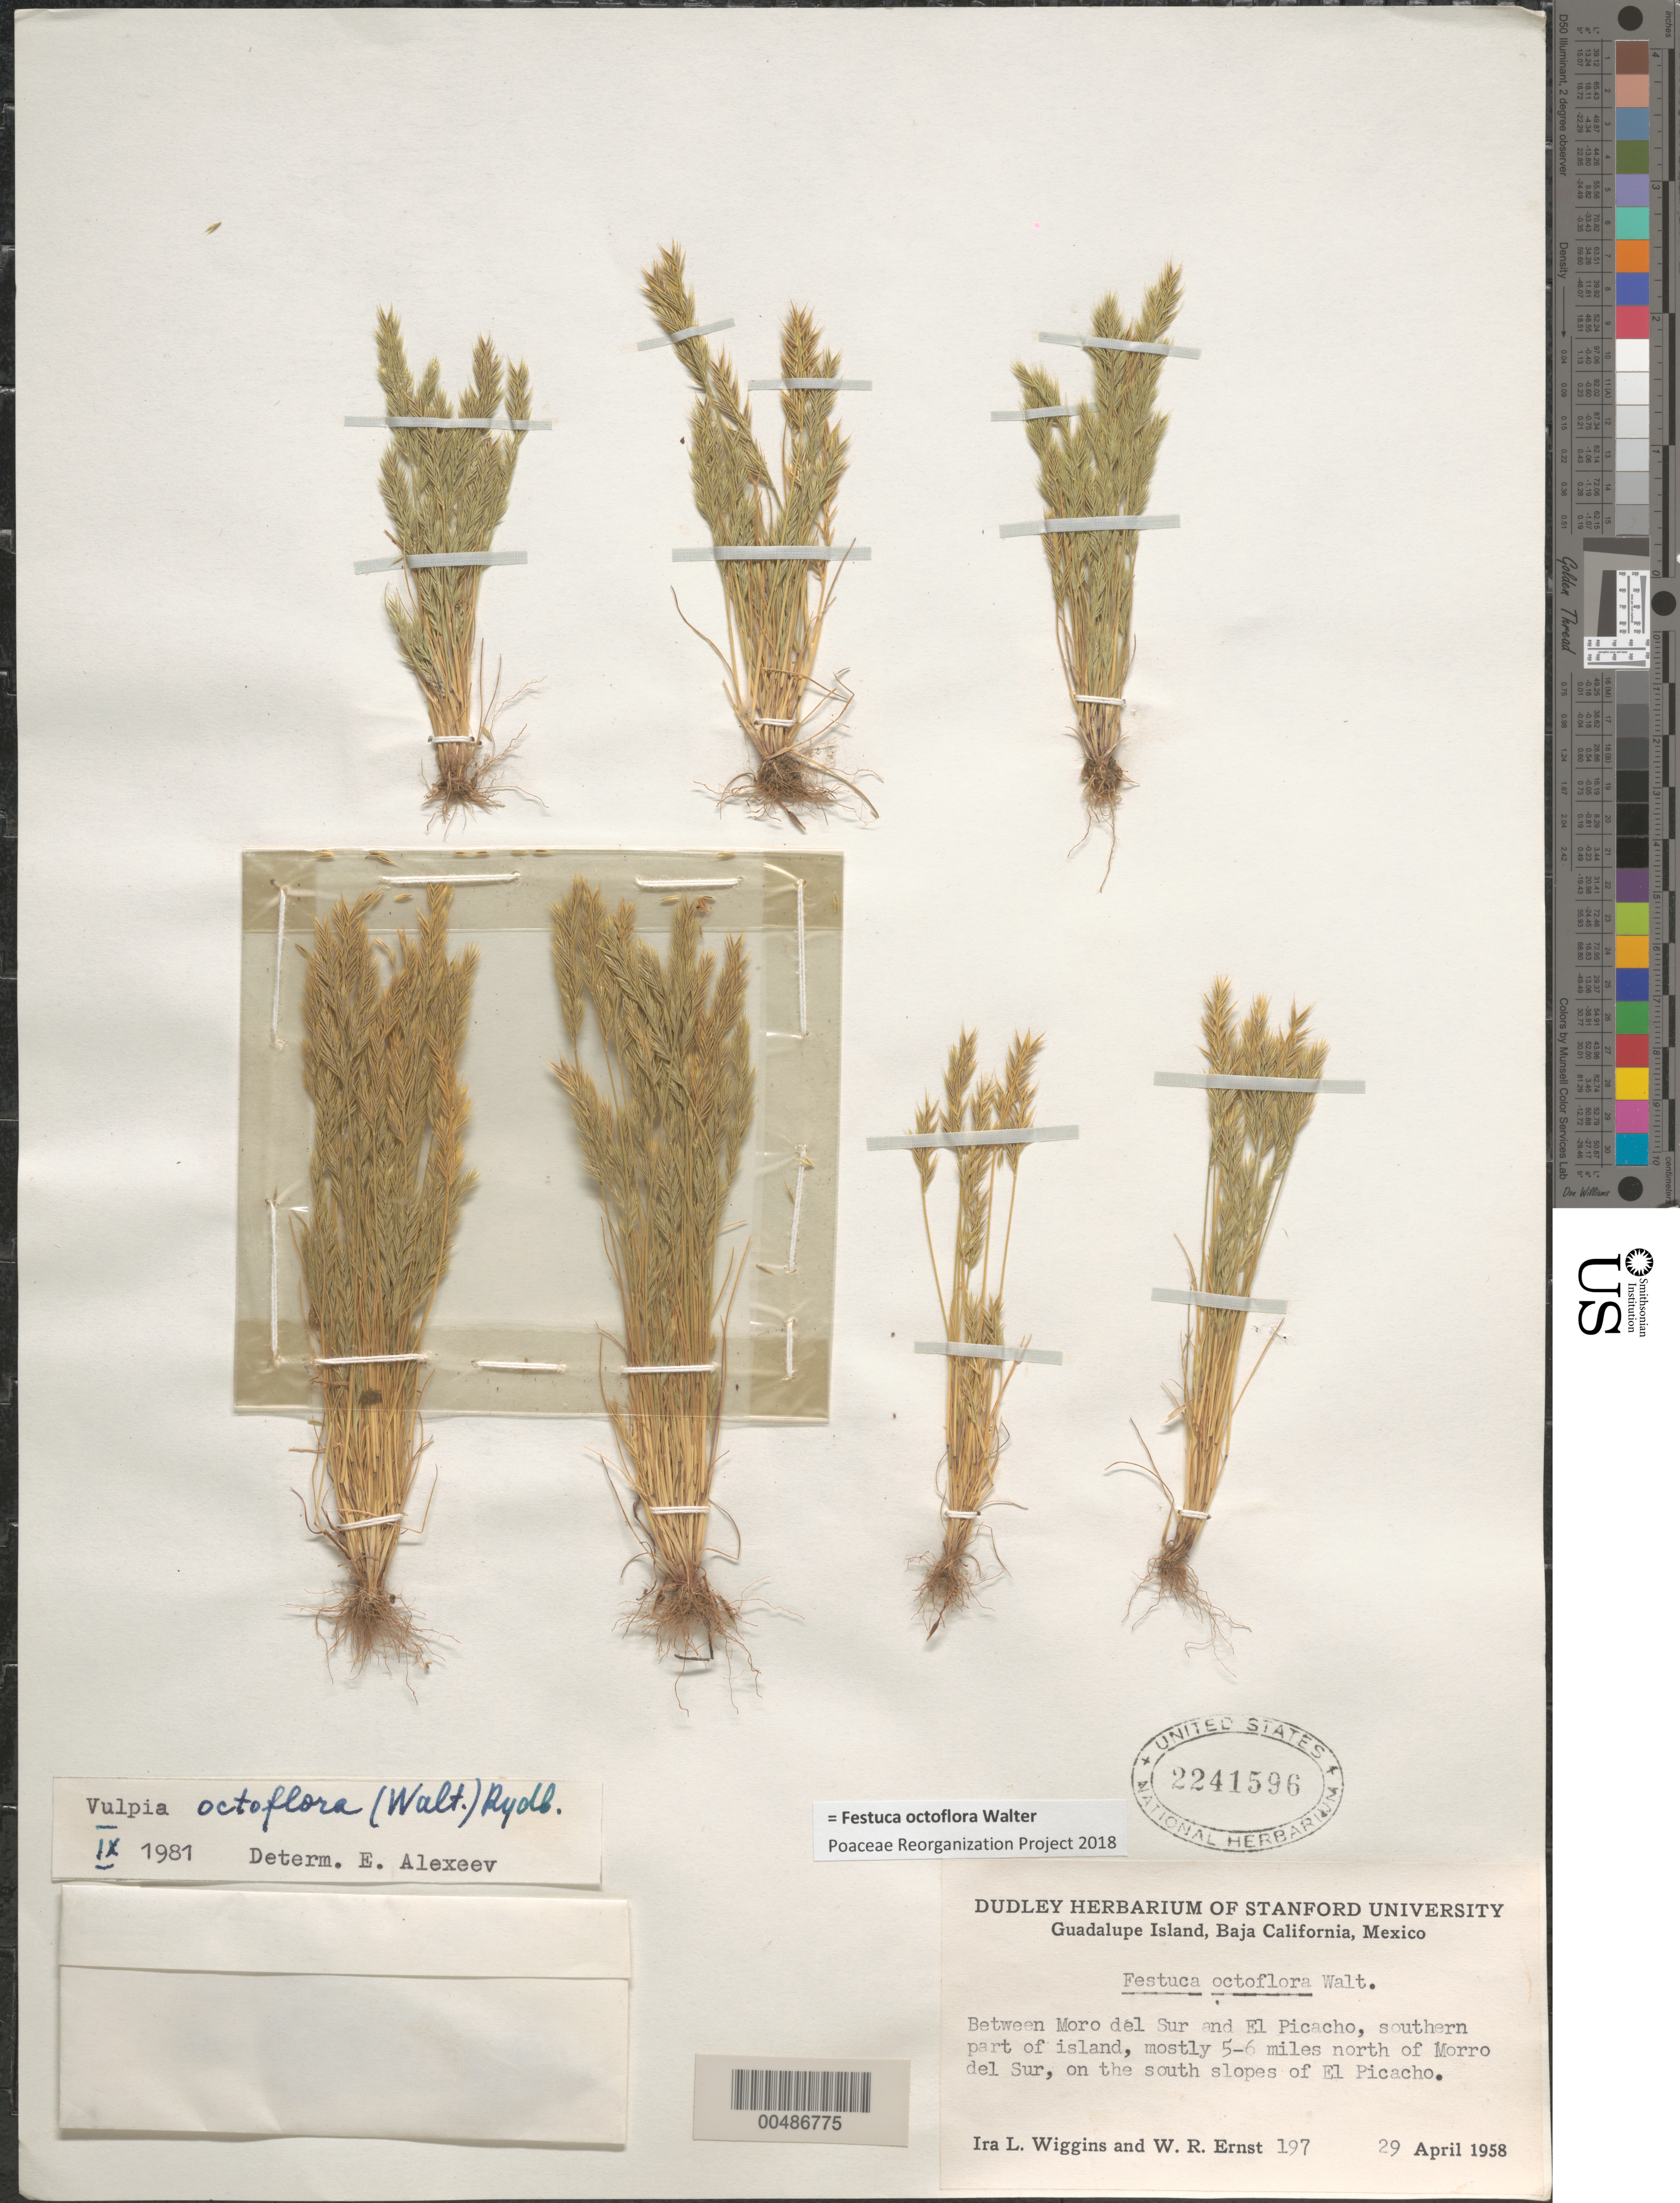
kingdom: Plantae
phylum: Tracheophyta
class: Liliopsida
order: Poales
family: Poaceae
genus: Festuca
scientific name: Festuca octoflora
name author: Walter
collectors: I. L. Wiggins & W. R. Ernst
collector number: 197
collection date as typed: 29 Apr 1958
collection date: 1958-04-29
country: Mexico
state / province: Baja California Norte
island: Guadalupe Island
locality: Betw. Moro del Sur & El Picacho, S part of isl., mostly 5-6 mi N of Morro del Sur, on the S slopes of El Picacho. Guadalupe I.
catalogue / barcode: US 2241596